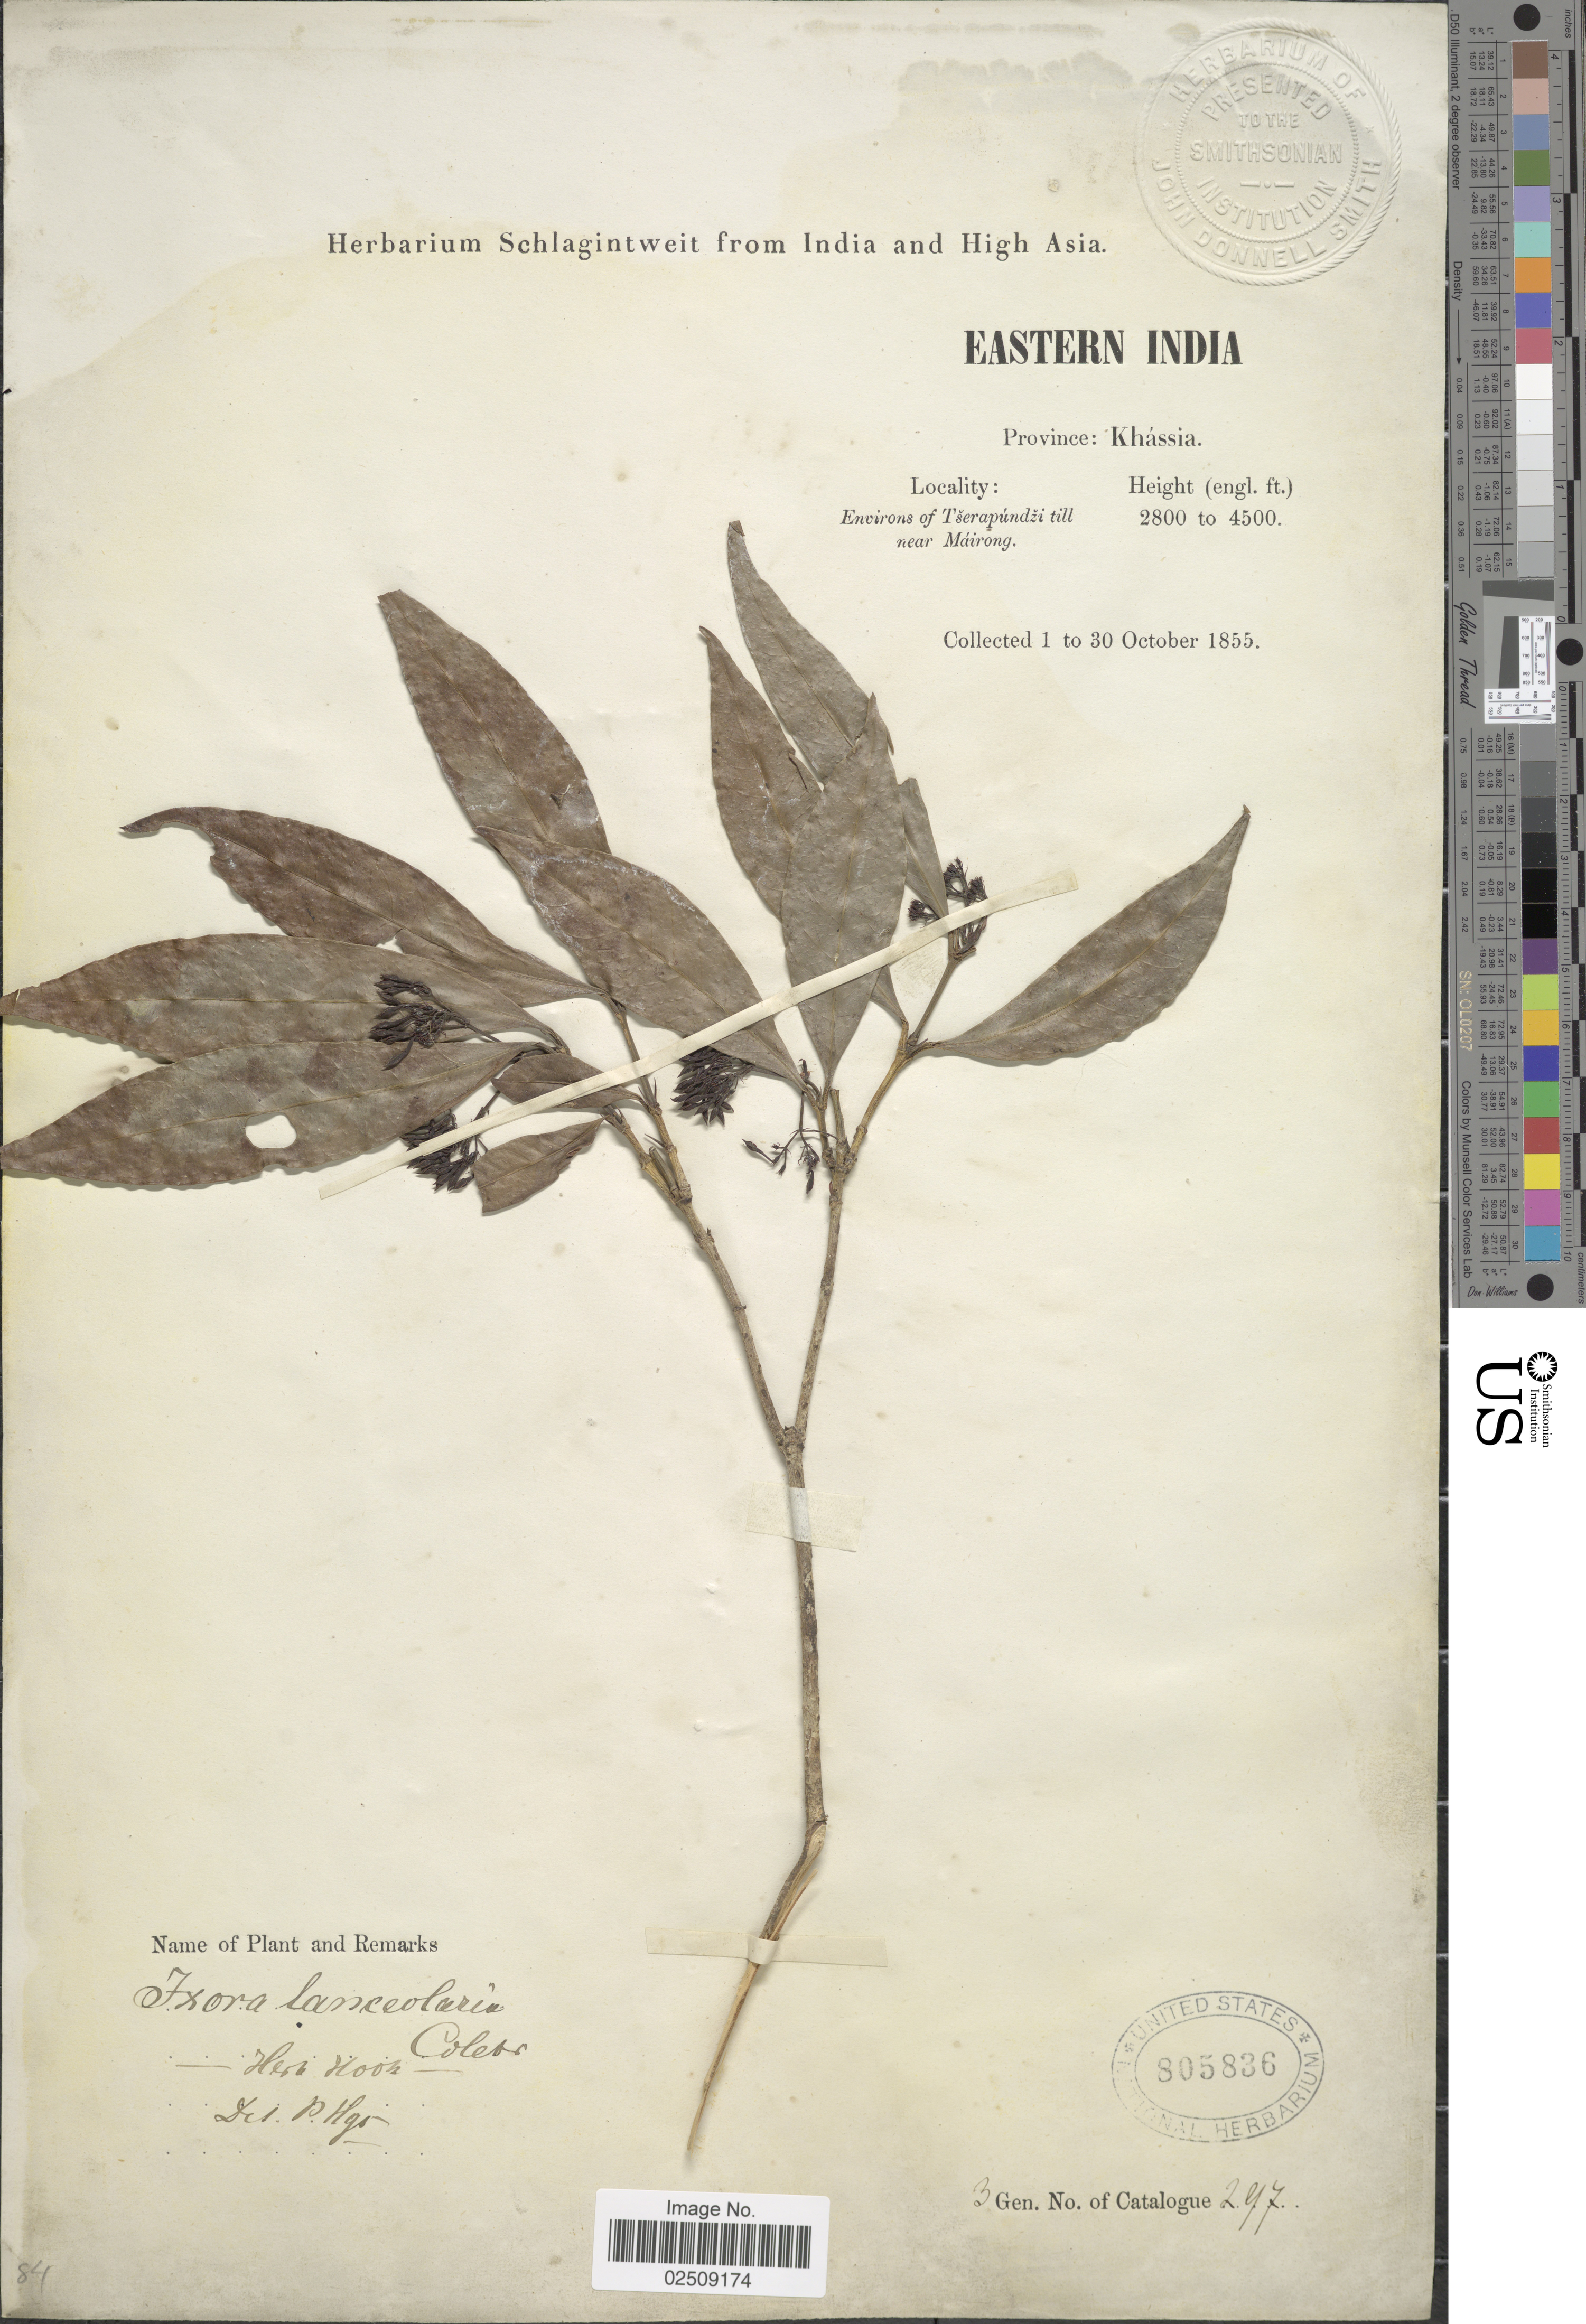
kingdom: Plantae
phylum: Tracheophyta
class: Magnoliopsida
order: Gentianales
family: Rubiaceae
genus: Ixora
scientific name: Ixora lanceolaria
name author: Colebr.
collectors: ex herb. Schlagintweit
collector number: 297?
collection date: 1855-10-01/1855-10-30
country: India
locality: Eastern India. Province: Khassia. Environs of Tserapundzi till near Mairong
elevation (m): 853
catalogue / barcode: US 805836